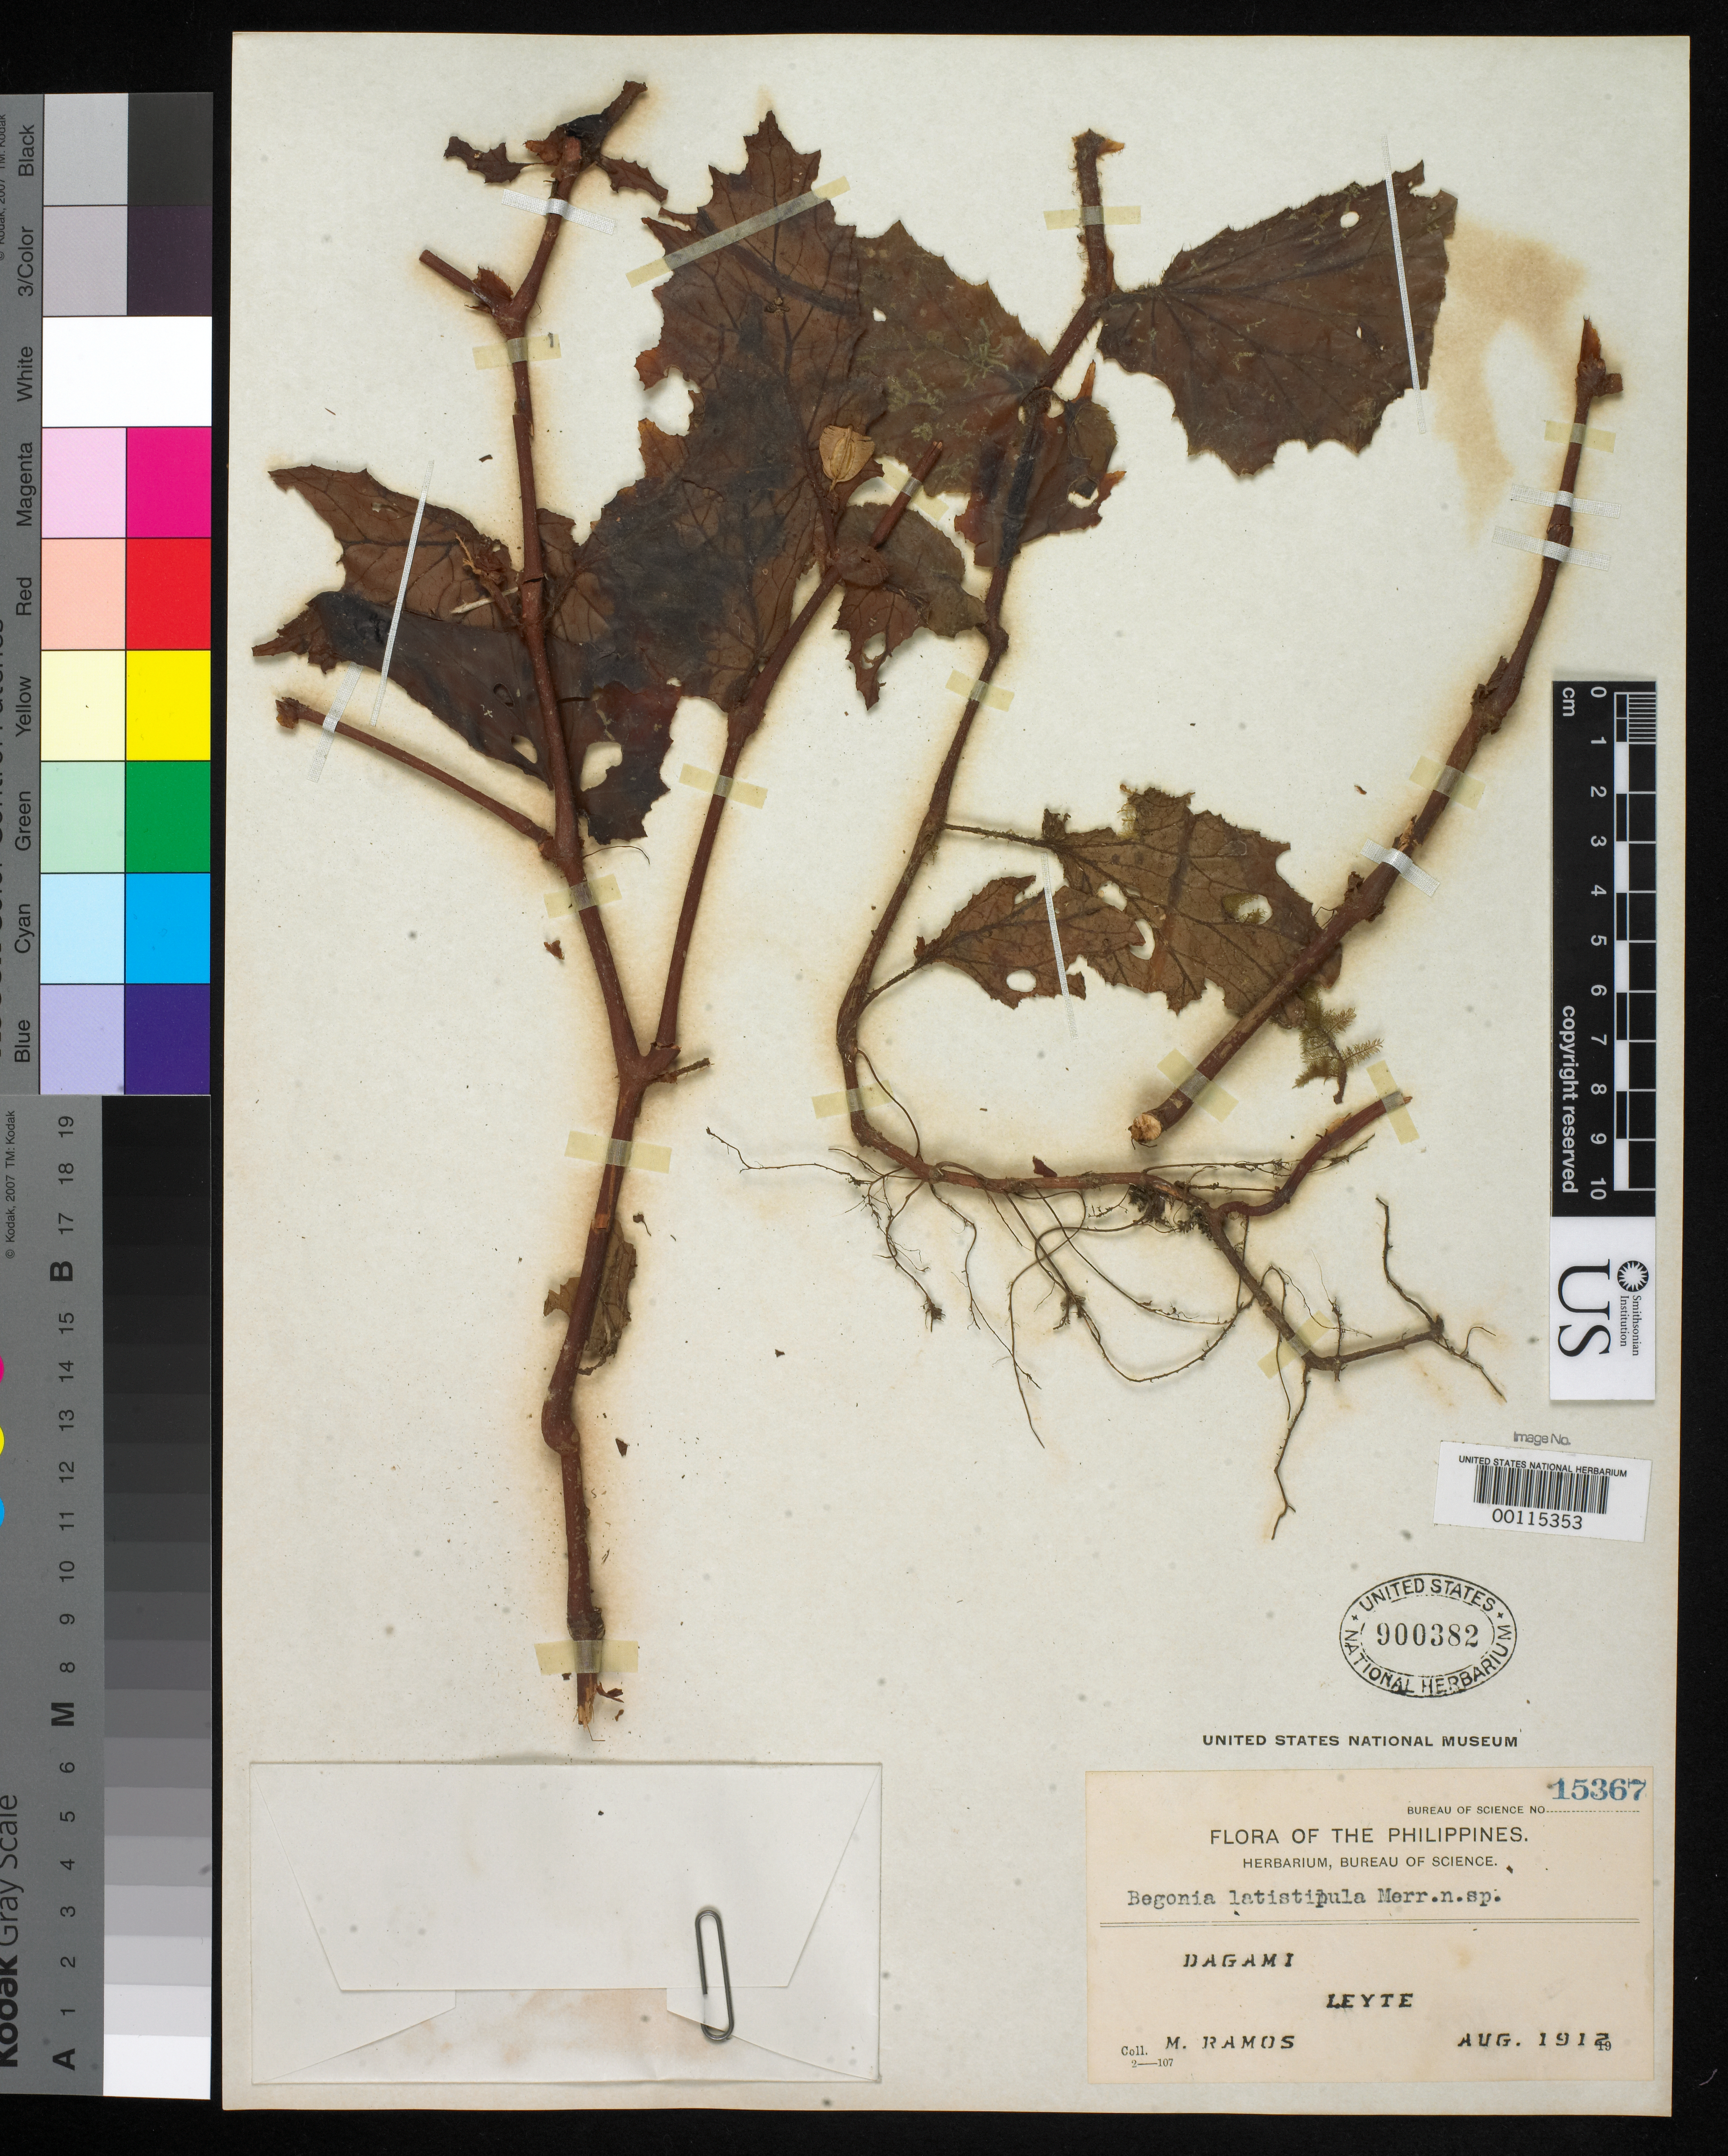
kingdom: Plantae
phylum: Tracheophyta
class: Magnoliopsida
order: Cucurbitales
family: Begoniaceae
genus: Begonia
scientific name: Begonia latistipula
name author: Merr.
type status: Isotype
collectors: M. Ramos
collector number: Bur. Sci. 15367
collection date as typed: Aug 1912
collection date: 1912-08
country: Philippines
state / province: Eastern Visayas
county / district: Leyte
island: Leyte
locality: Dagami, near summit of Mt. Buraui.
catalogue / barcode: US 900382